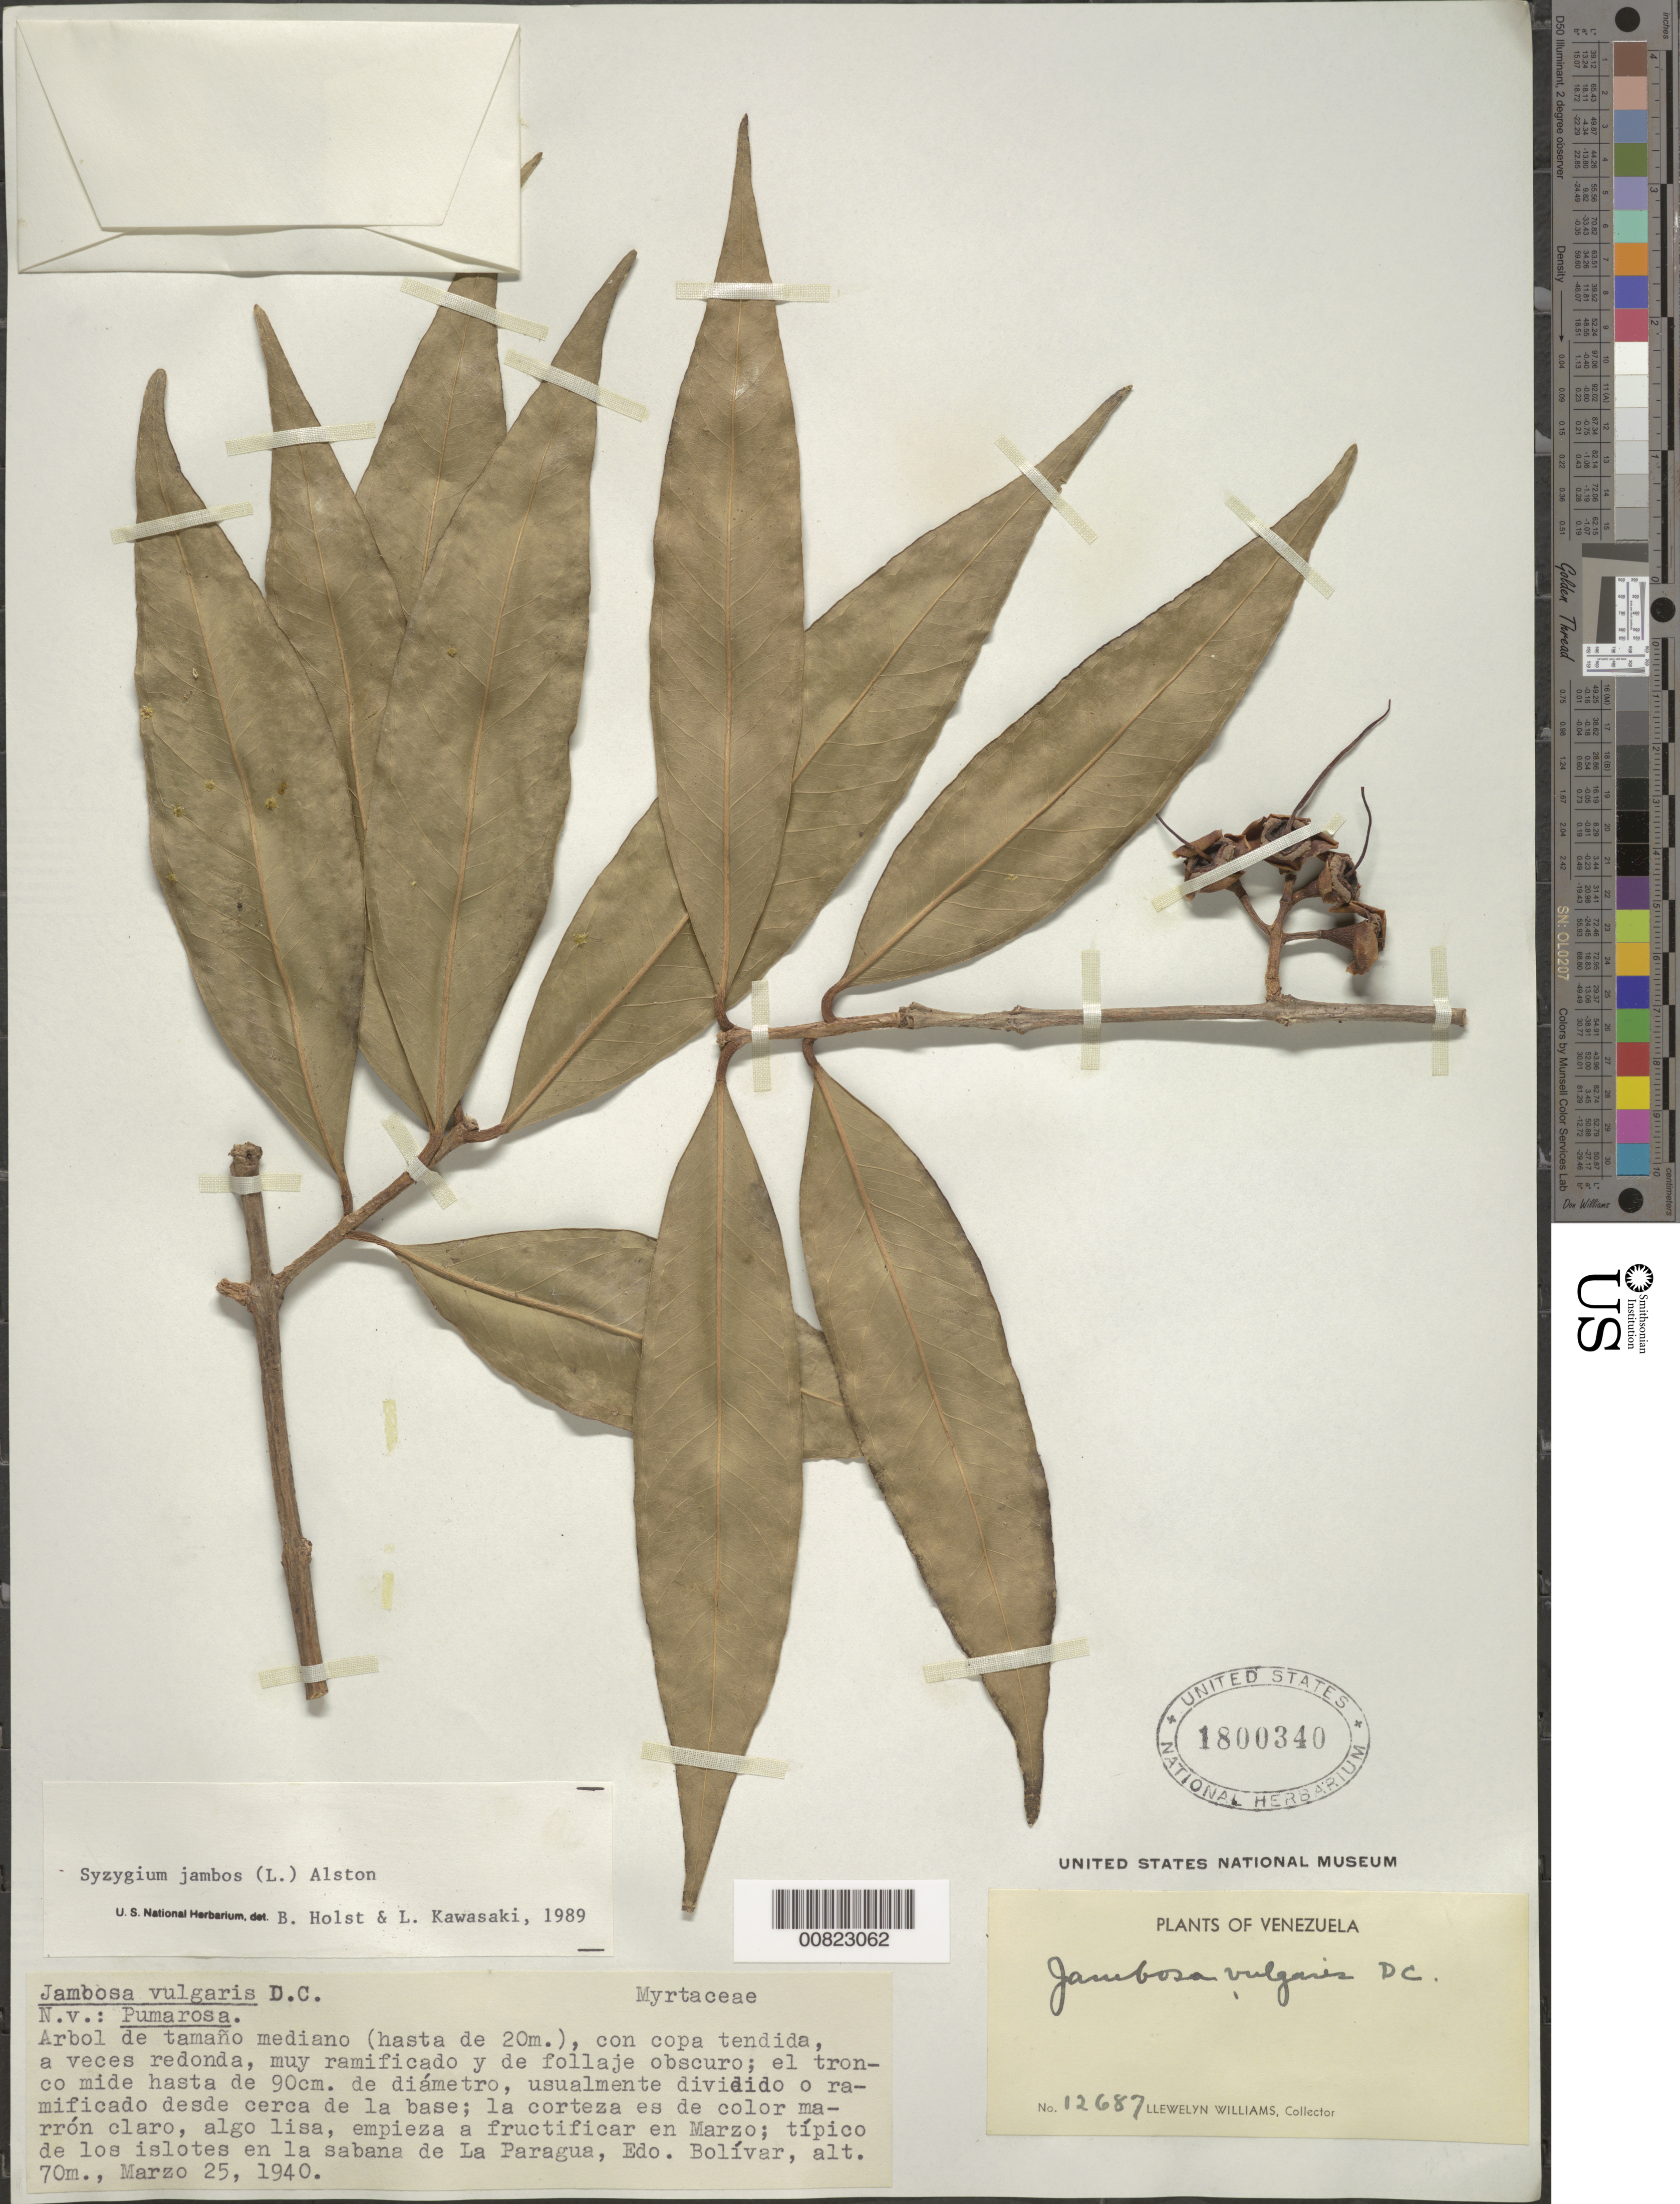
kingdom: Plantae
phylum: Tracheophyta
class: Magnoliopsida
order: Myrtales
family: Myrtaceae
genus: Syzygium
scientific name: Syzygium jambos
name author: (L.) Alston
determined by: Holst, Bruce K.; Kawasaki, María L.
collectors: Ll. Williams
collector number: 12687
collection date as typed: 25-Mar-40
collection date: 1940-03-25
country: Venezuela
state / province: Bolívar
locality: La Paragua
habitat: Islotes en la sabana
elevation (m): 70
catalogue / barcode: US 1800340